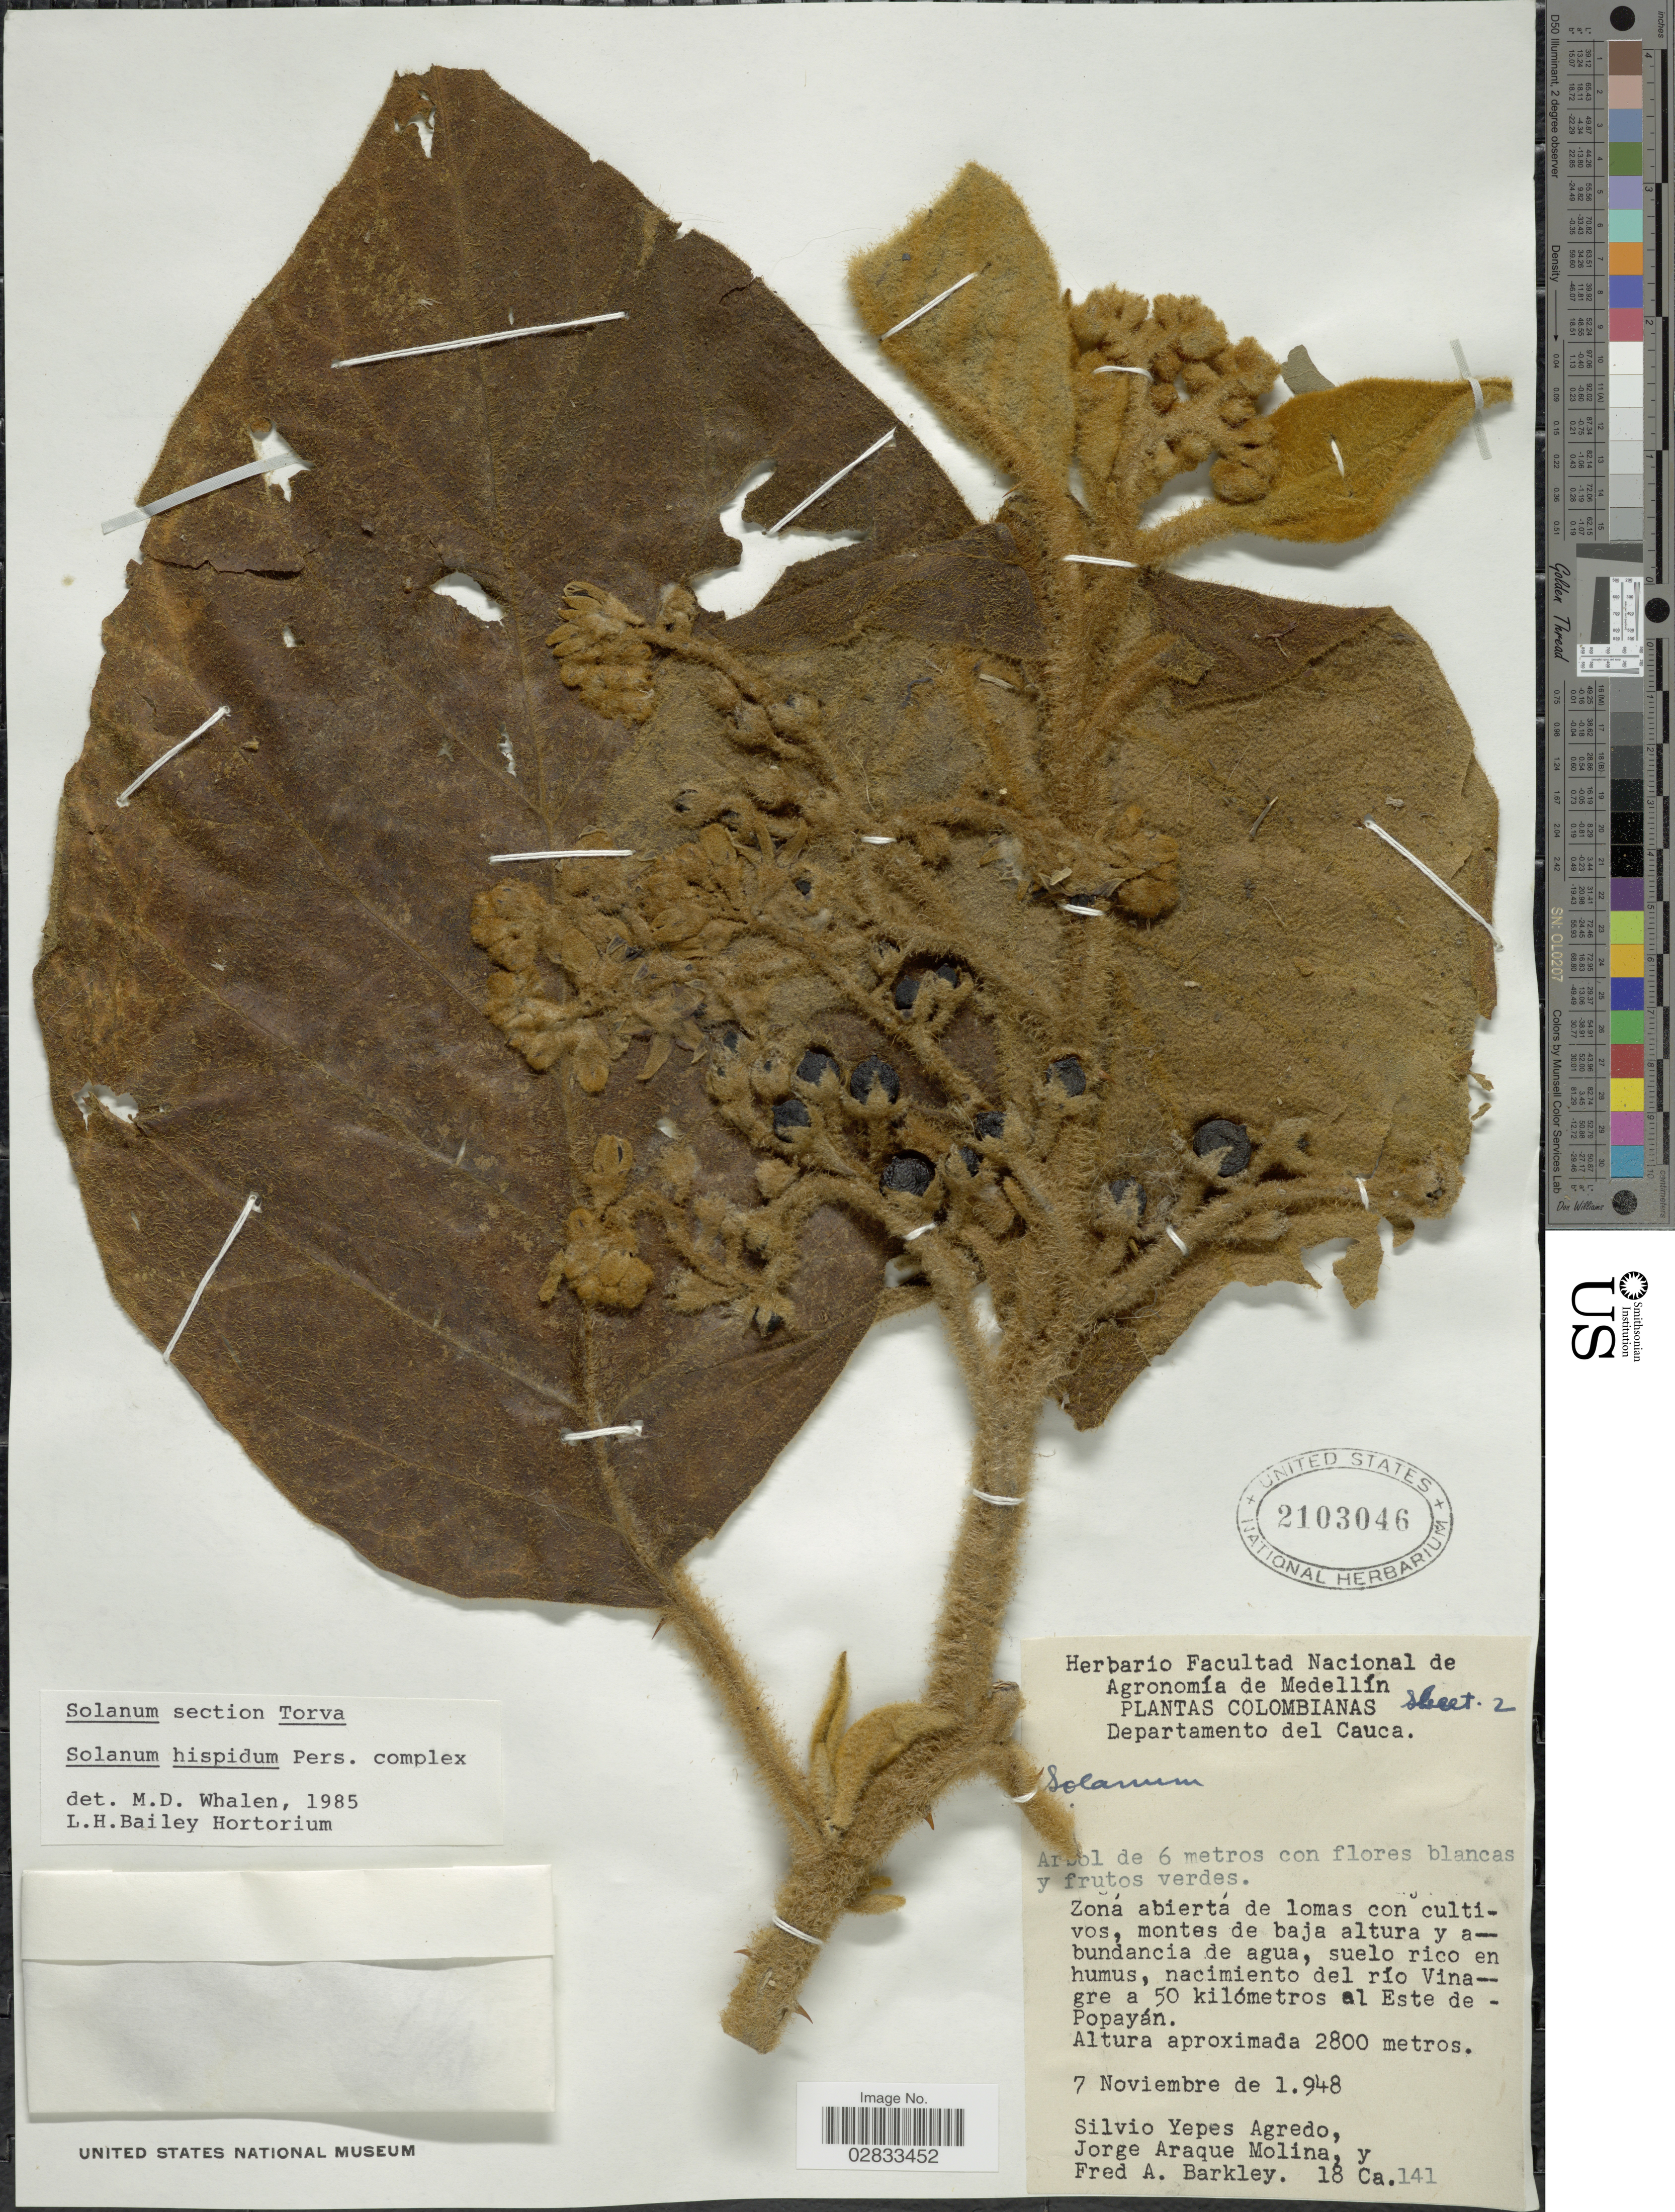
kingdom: Plantae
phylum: Tracheophyta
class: Magnoliopsida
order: Solanales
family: Solanaceae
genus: Solanum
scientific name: Solanum hispidum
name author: Pers.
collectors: S. Yepes-Agredo, J. A. Molina & F. A. Barkley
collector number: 18Ca.141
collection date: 1948-11-07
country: Colombia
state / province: Cauca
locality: Departamento del Cauca. Zoná abiertá de lomas con cultivos, montes de baja altura y abundancia de agua, suelo rico en humus, nacimiento del río Vinagre a 50 kilómetros al Este de Popayán.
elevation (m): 2800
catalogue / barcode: US 2103046